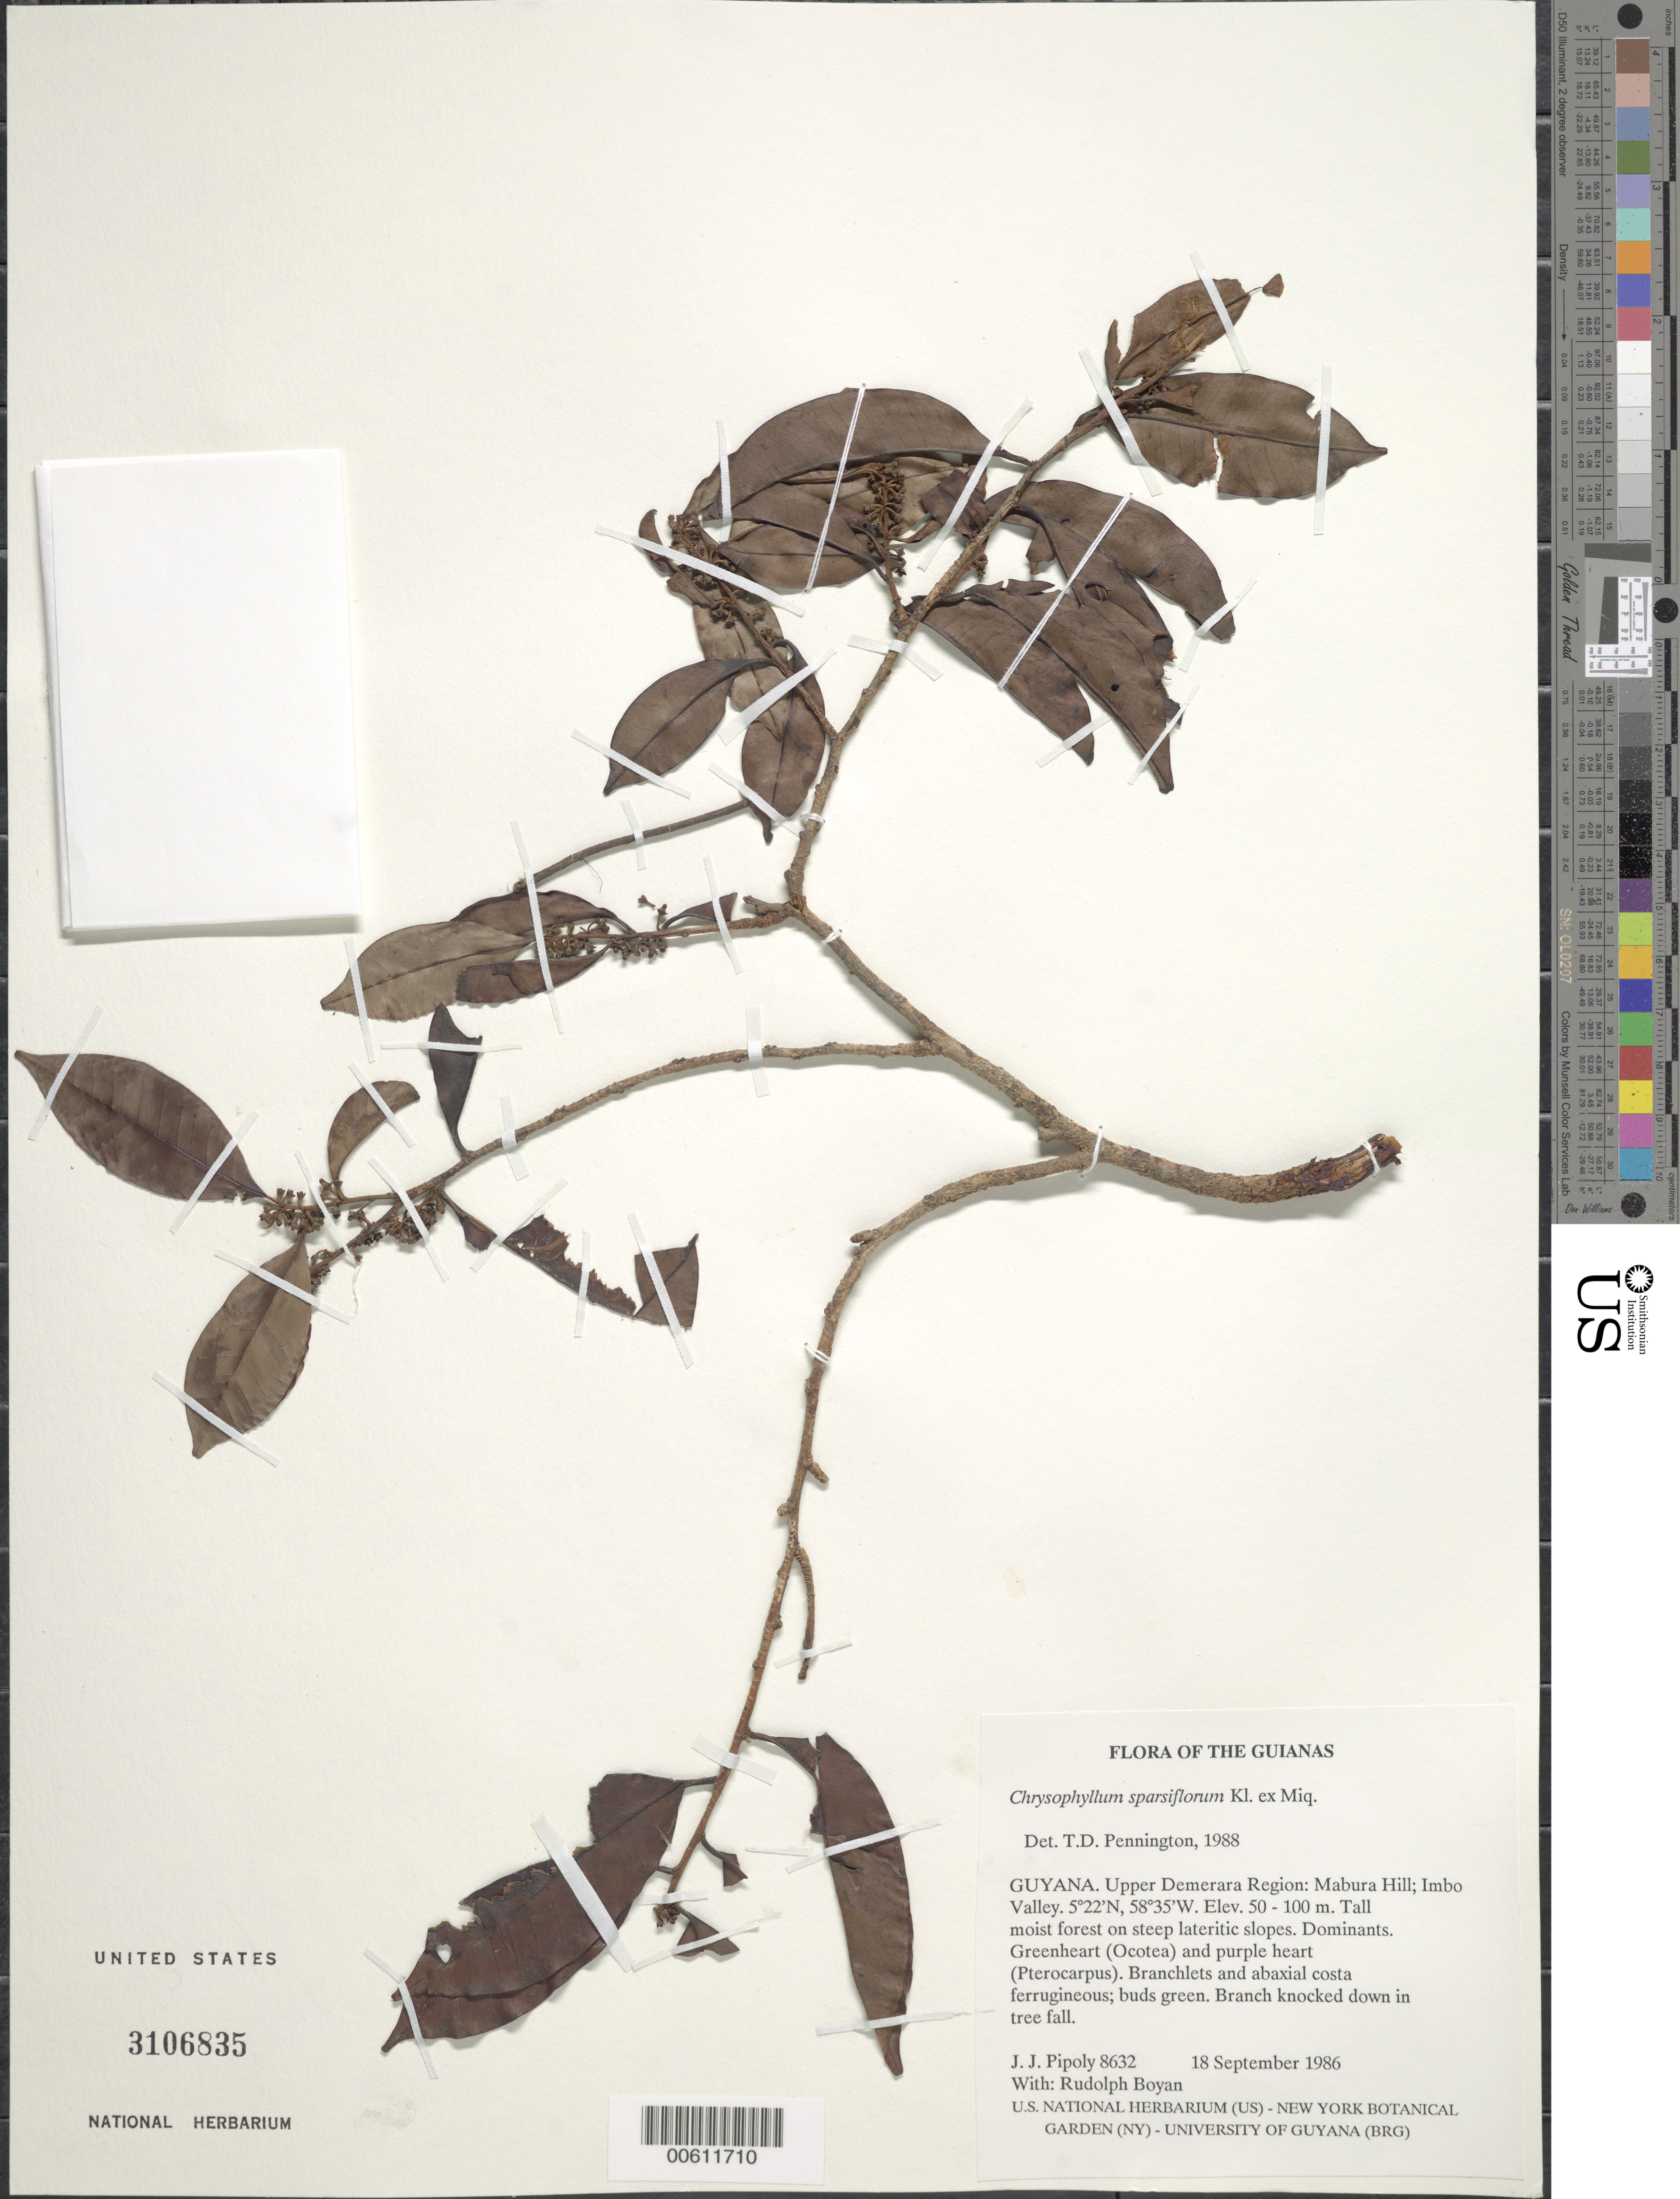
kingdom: Plantae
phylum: Tracheophyta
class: Magnoliopsida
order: Ericales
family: Sapotaceae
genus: Chrysophyllum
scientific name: Chrysophyllum sparsiflorum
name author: Klotzsch ex Miq.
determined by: Pennington, T. D., (K)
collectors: J. J. Pipoly & R. Boyan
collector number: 8632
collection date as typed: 18 September 1986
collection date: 1986-09-18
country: Guyana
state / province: U. Demerara-Berbice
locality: Mabura Hill; Imbo Valley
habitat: Tall moist forest on steep lateritic slopes. Dominants. Greenheart (Ocotea) and purple heart (Pterocarpus)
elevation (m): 50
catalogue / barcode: US 3106835